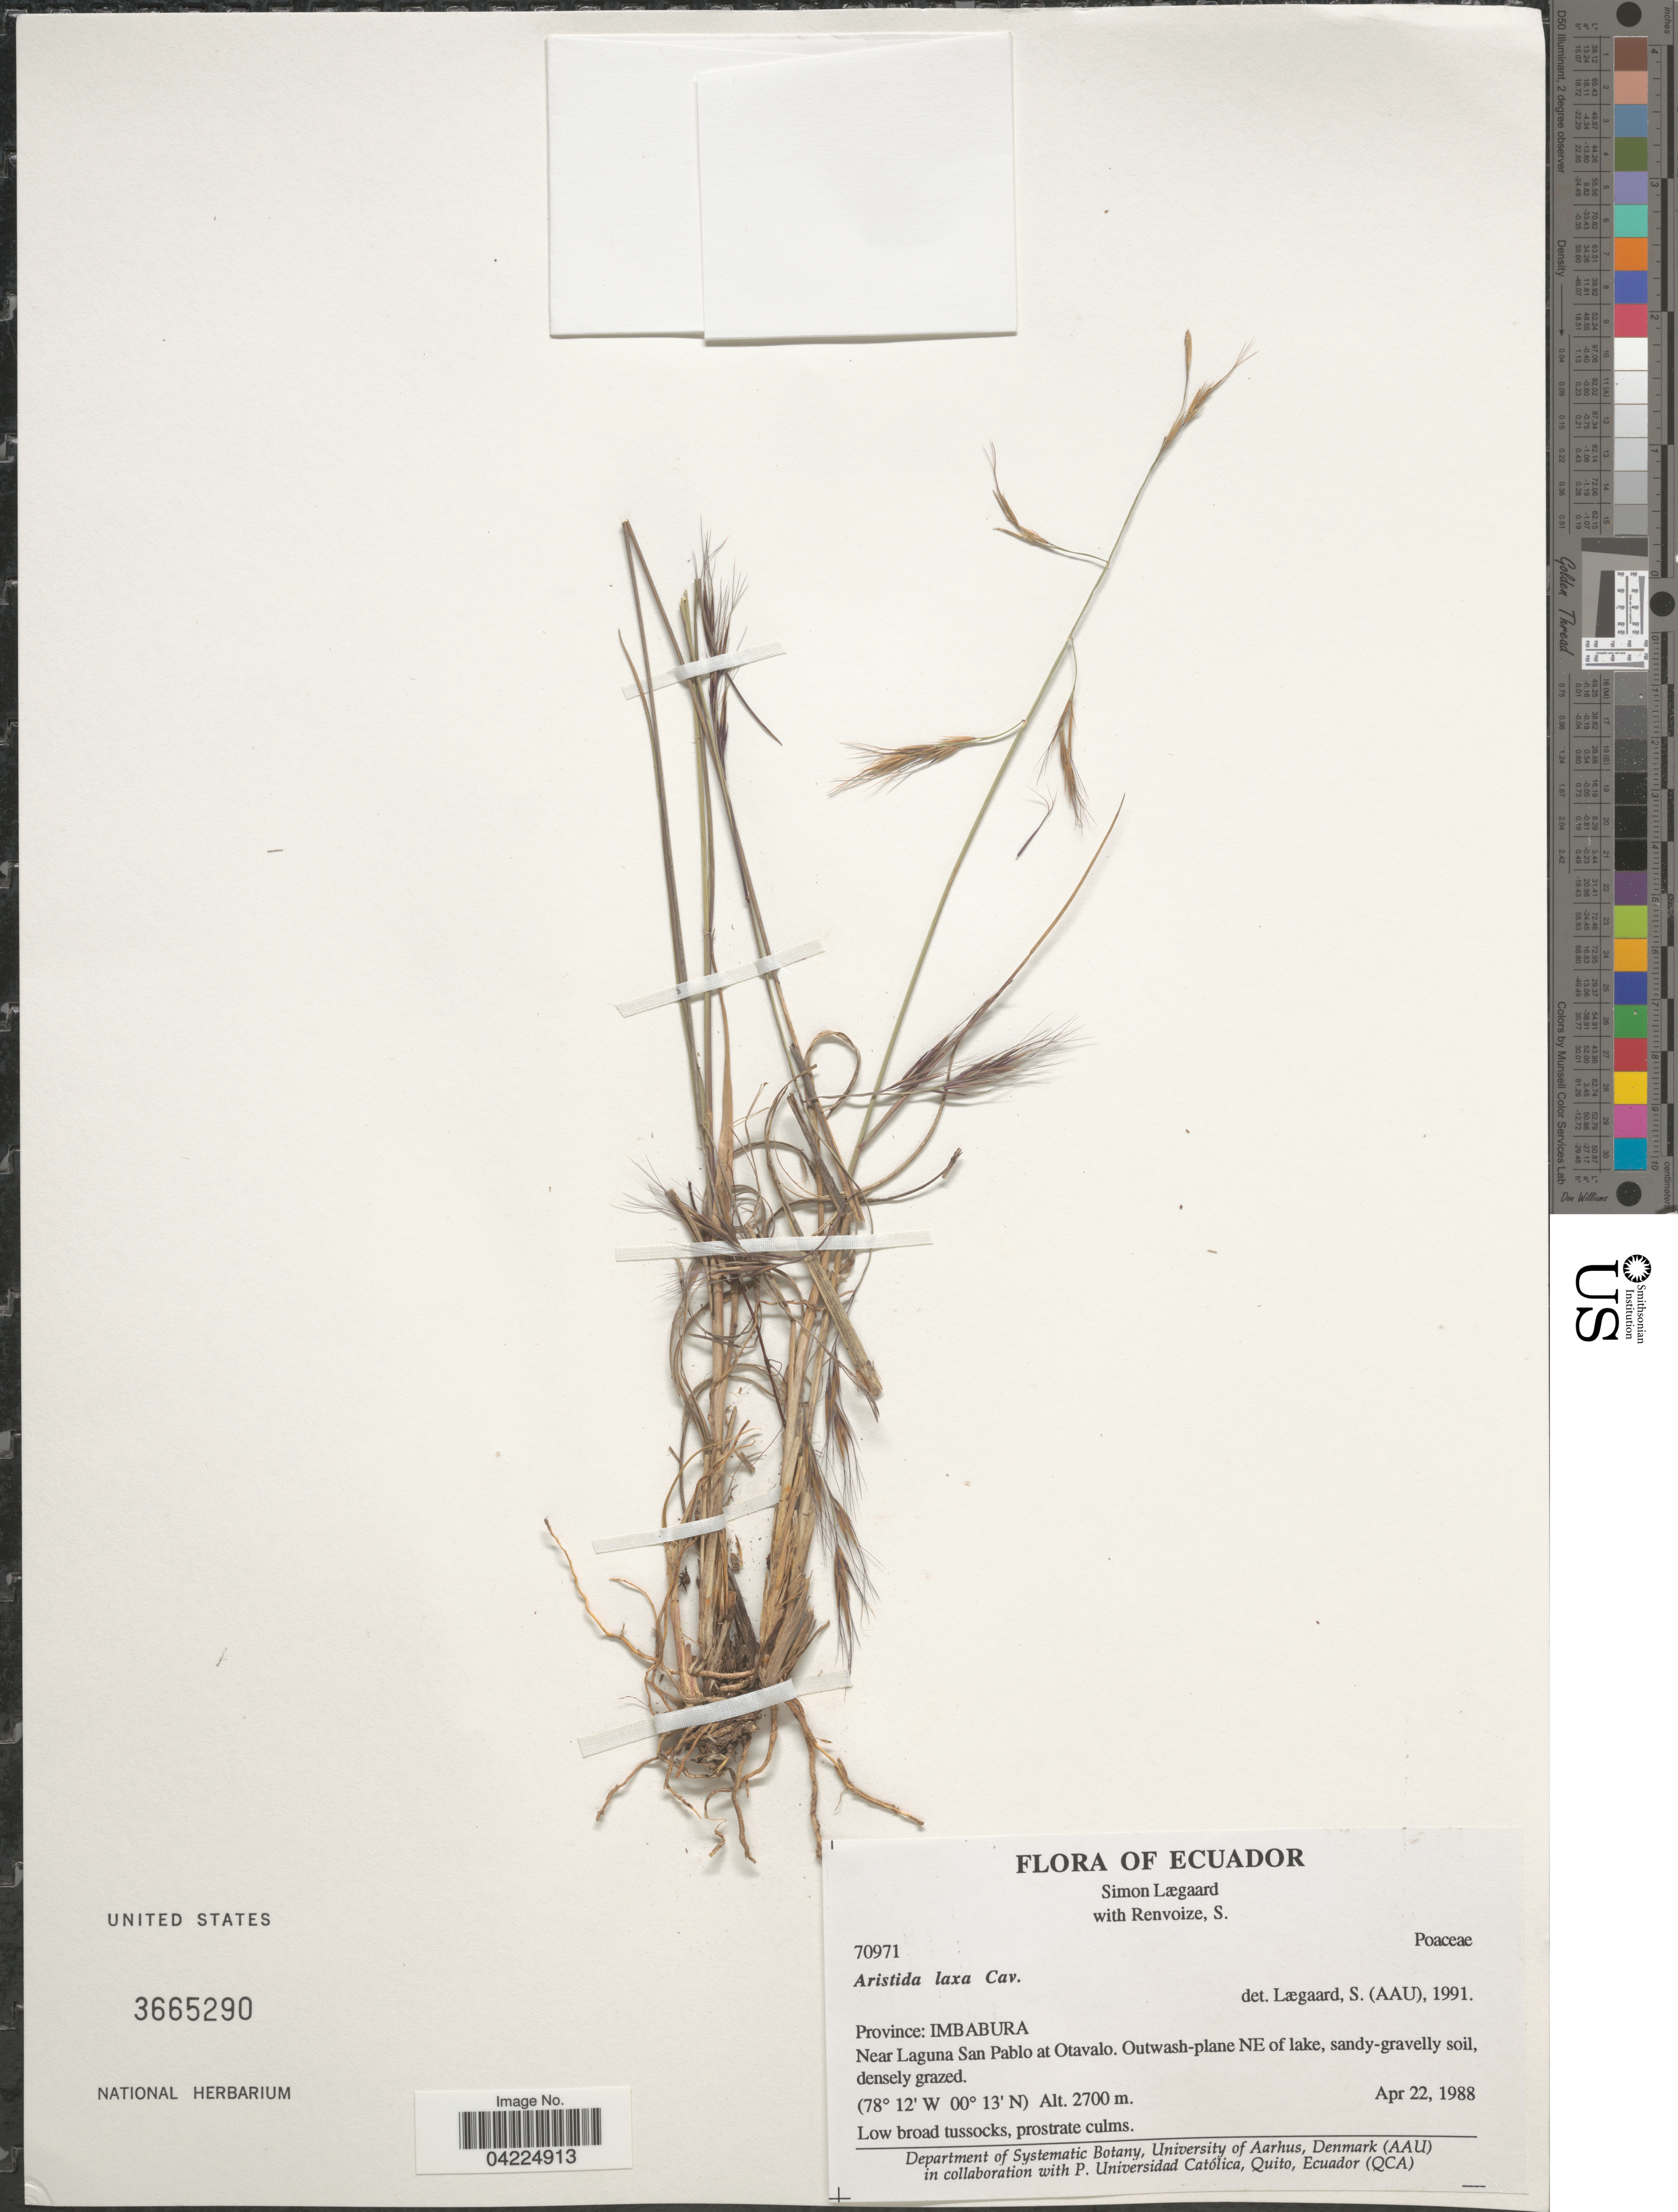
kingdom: Plantae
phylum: Tracheophyta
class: Liliopsida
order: Poales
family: Poaceae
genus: Aristida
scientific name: Aristida laxa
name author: Cav.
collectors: S. Lægaard & S. A. Renvoize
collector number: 70971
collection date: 1988-04-22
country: Ecuador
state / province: Imbabura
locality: Near Laguna San Pablo at Otavalo. Outwash-plane NE of lake, sandy-gravelly soil, densely grazed.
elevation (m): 2700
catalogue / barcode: US 3665290